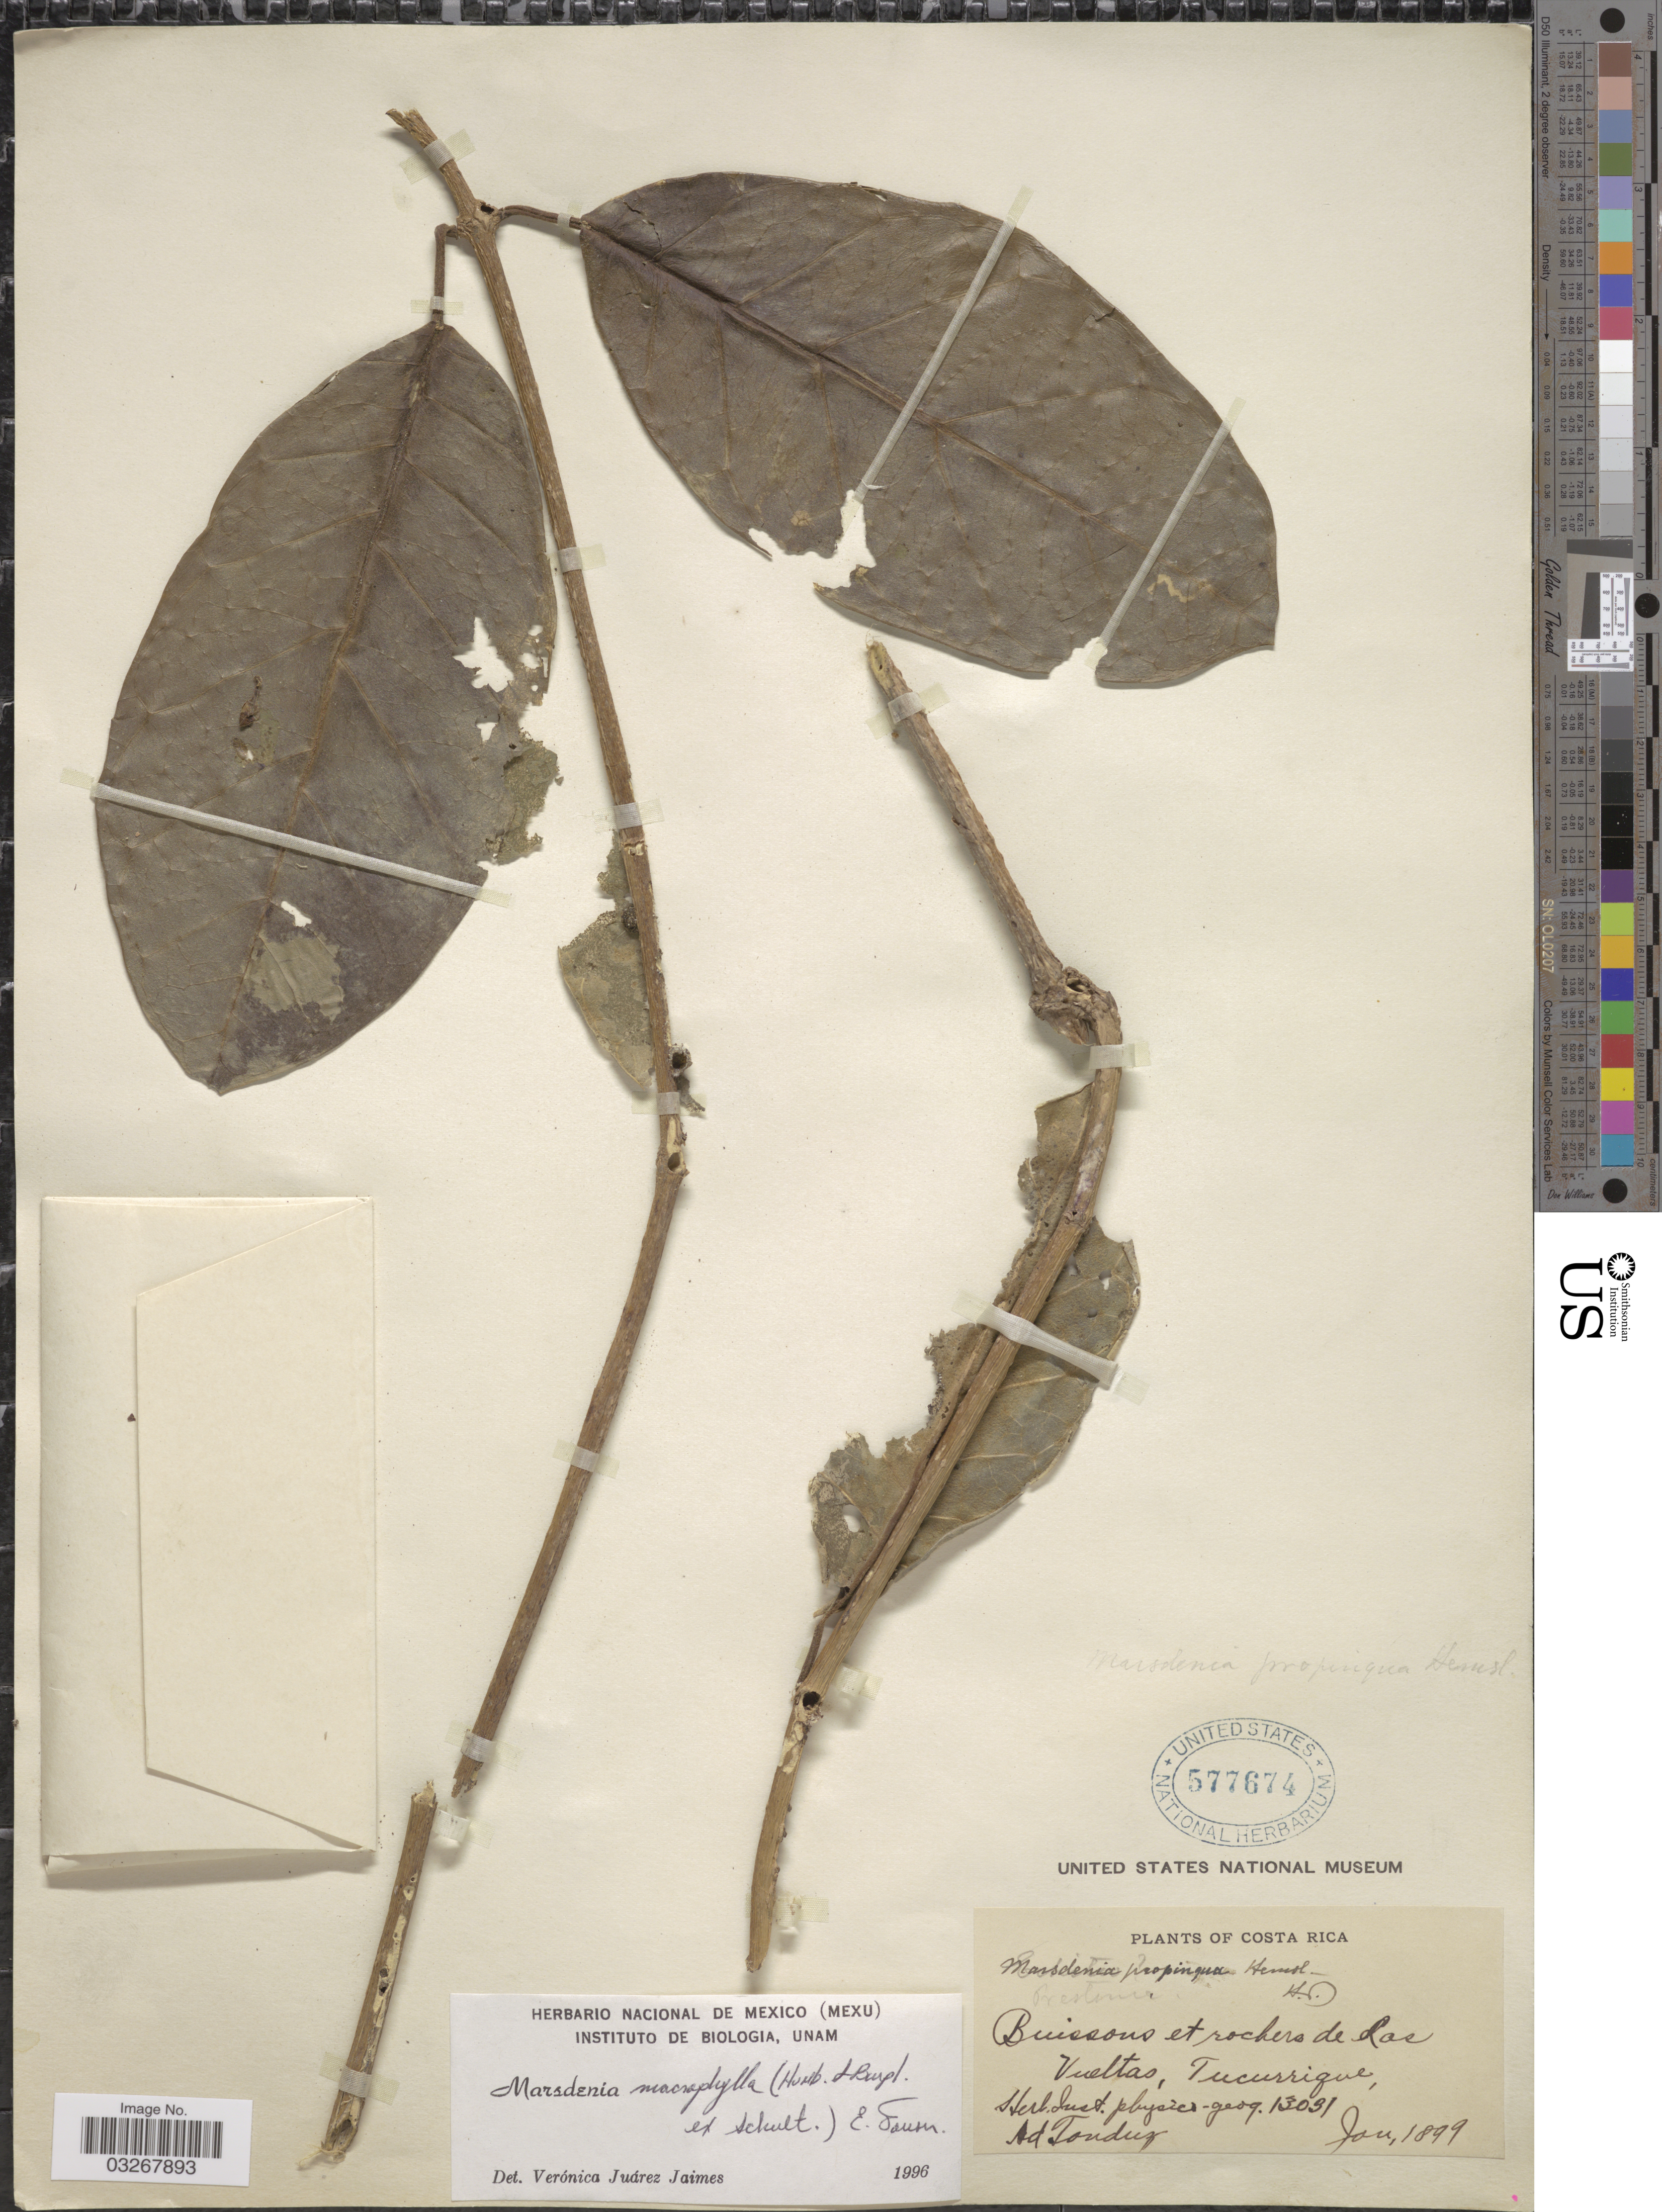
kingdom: Plantae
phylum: Tracheophyta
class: Magnoliopsida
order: Gentianales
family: Apocynaceae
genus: Marsdenia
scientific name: Marsdenia macrophylla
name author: (Humb. & Bonpl. ex Schult.) E. Fourn.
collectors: A. Tonduz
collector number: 13031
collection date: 1899-01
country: Costa Rica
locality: Buissons et rochers de Las Vueltas, Tucurrique.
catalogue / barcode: US 577674